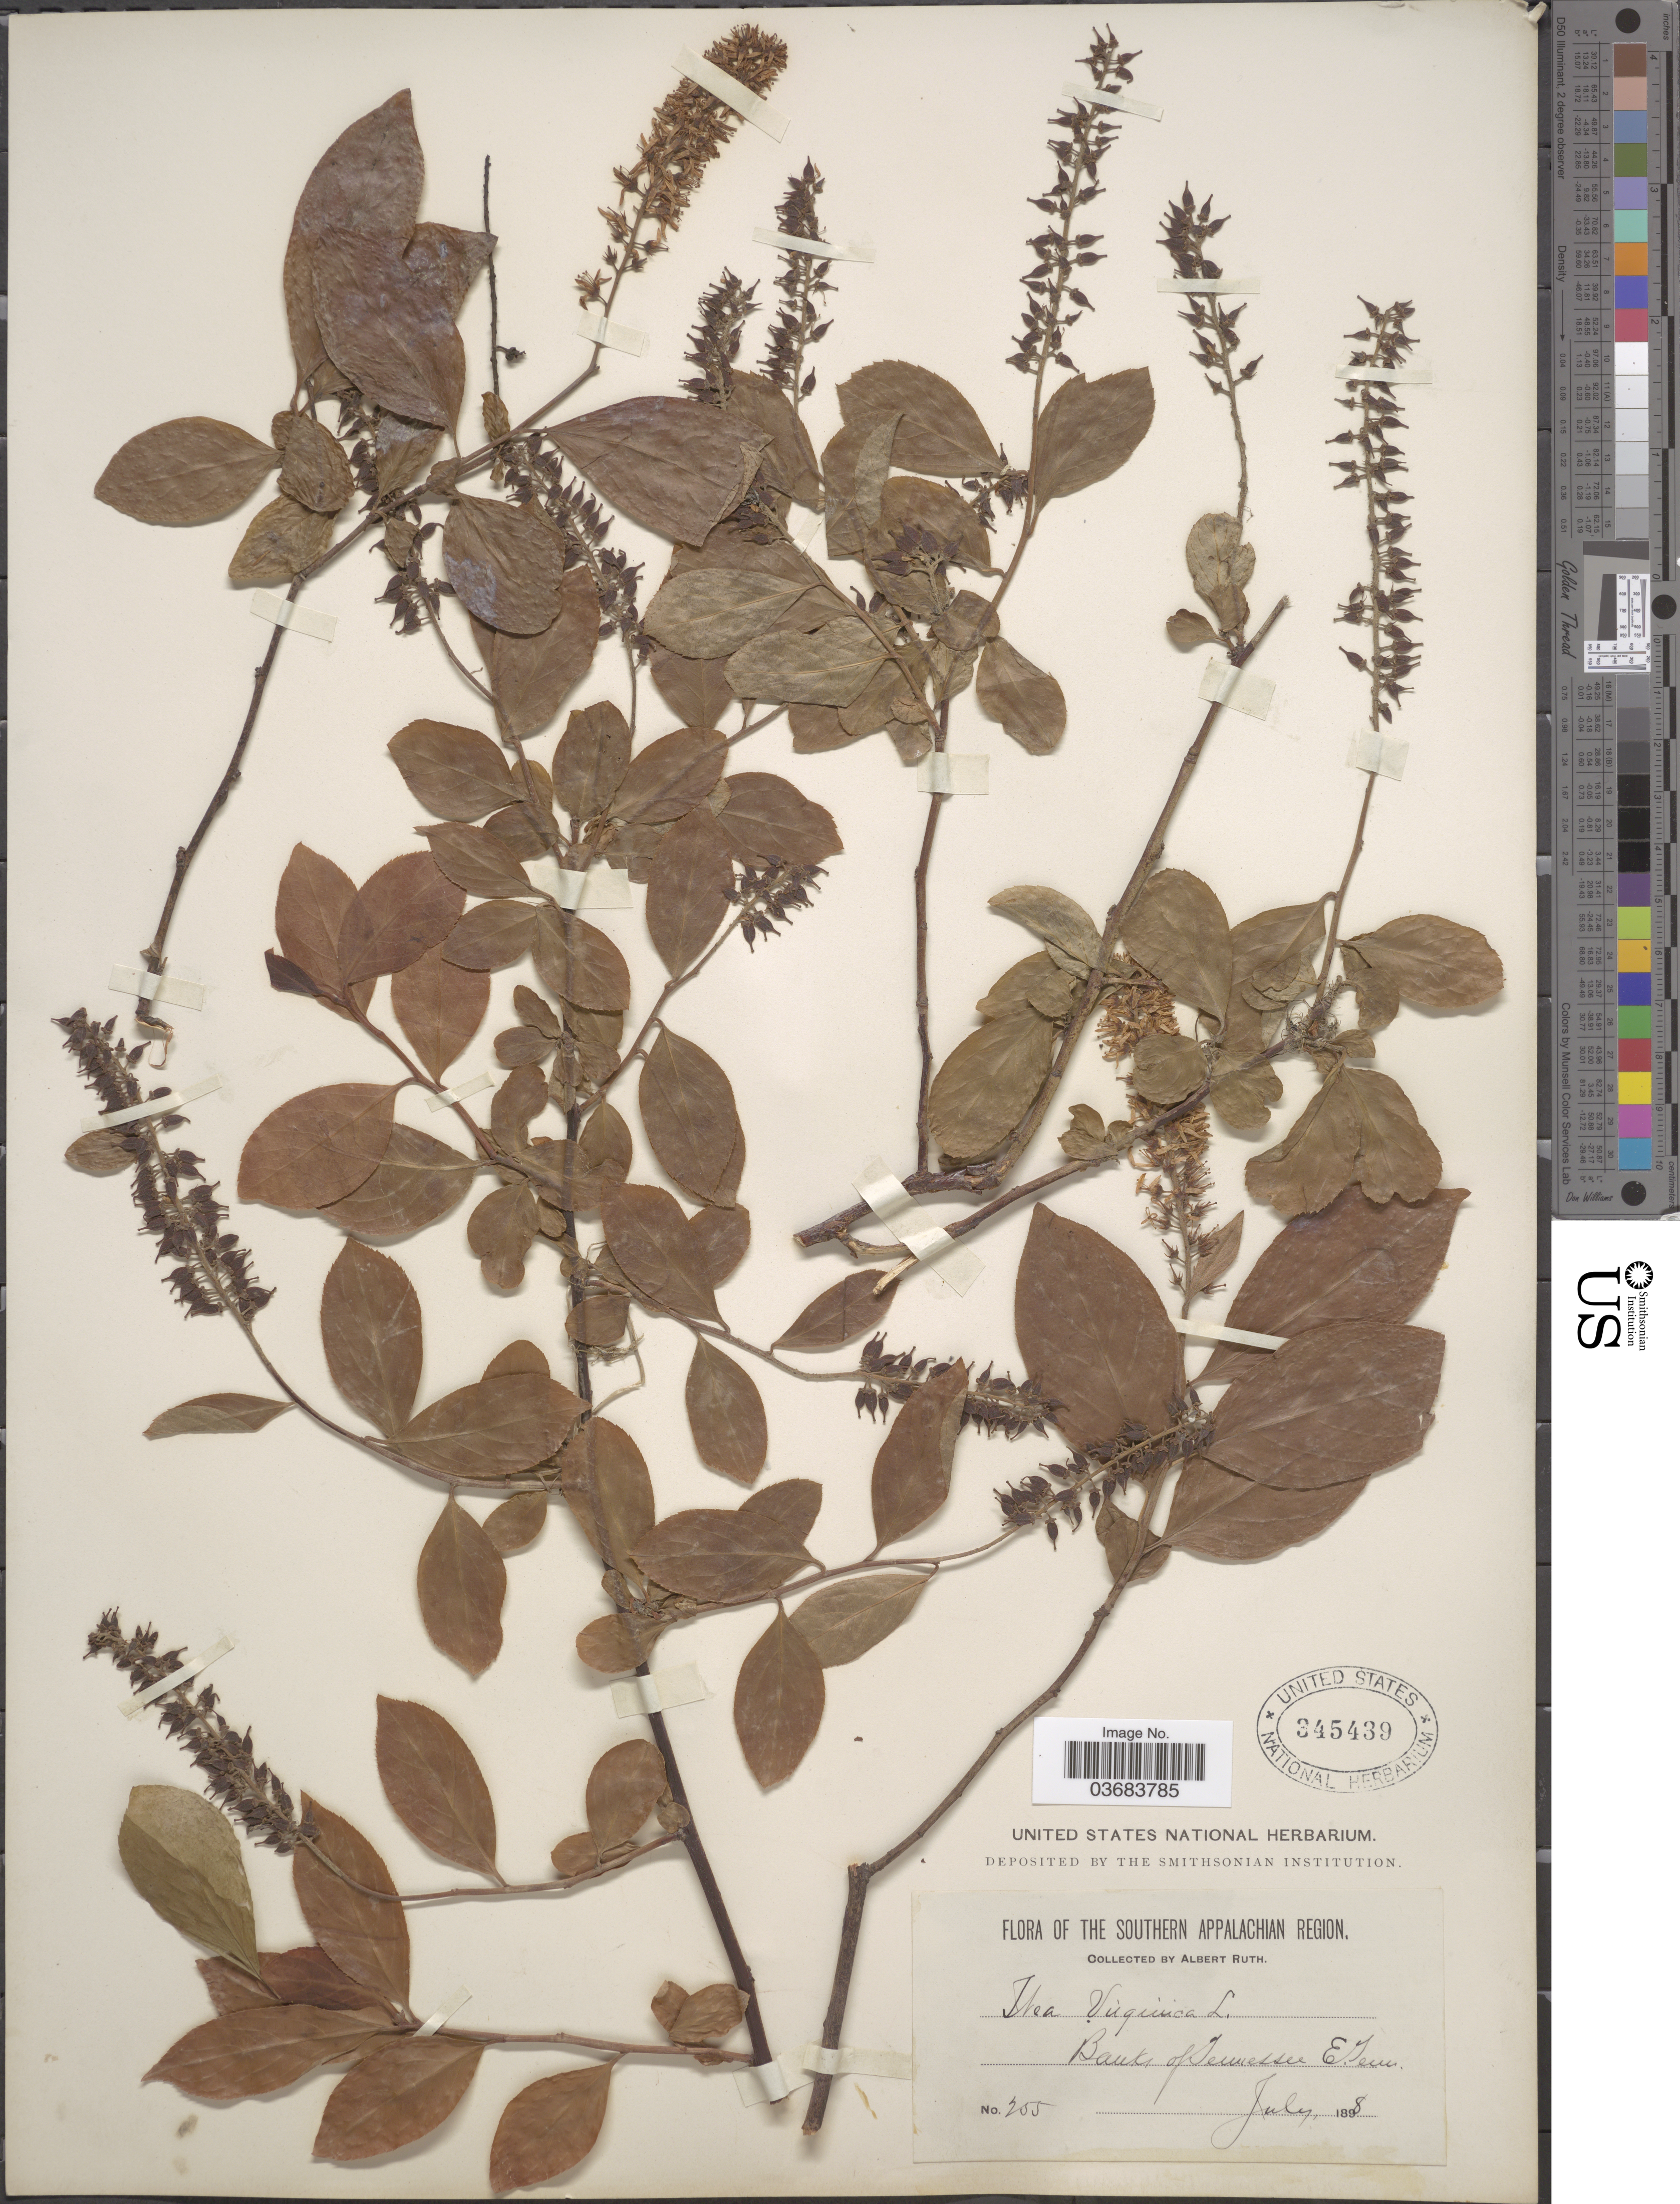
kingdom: Plantae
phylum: Tracheophyta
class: Magnoliopsida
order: Saxifragales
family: Iteaceae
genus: Itea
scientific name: Itea virginica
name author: L.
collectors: A. Ruth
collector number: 255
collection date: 1898-07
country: United States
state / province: Tennessee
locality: The Southern Appalachian Region. Banks of Tennessee. E. Tenn.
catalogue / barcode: US 345439